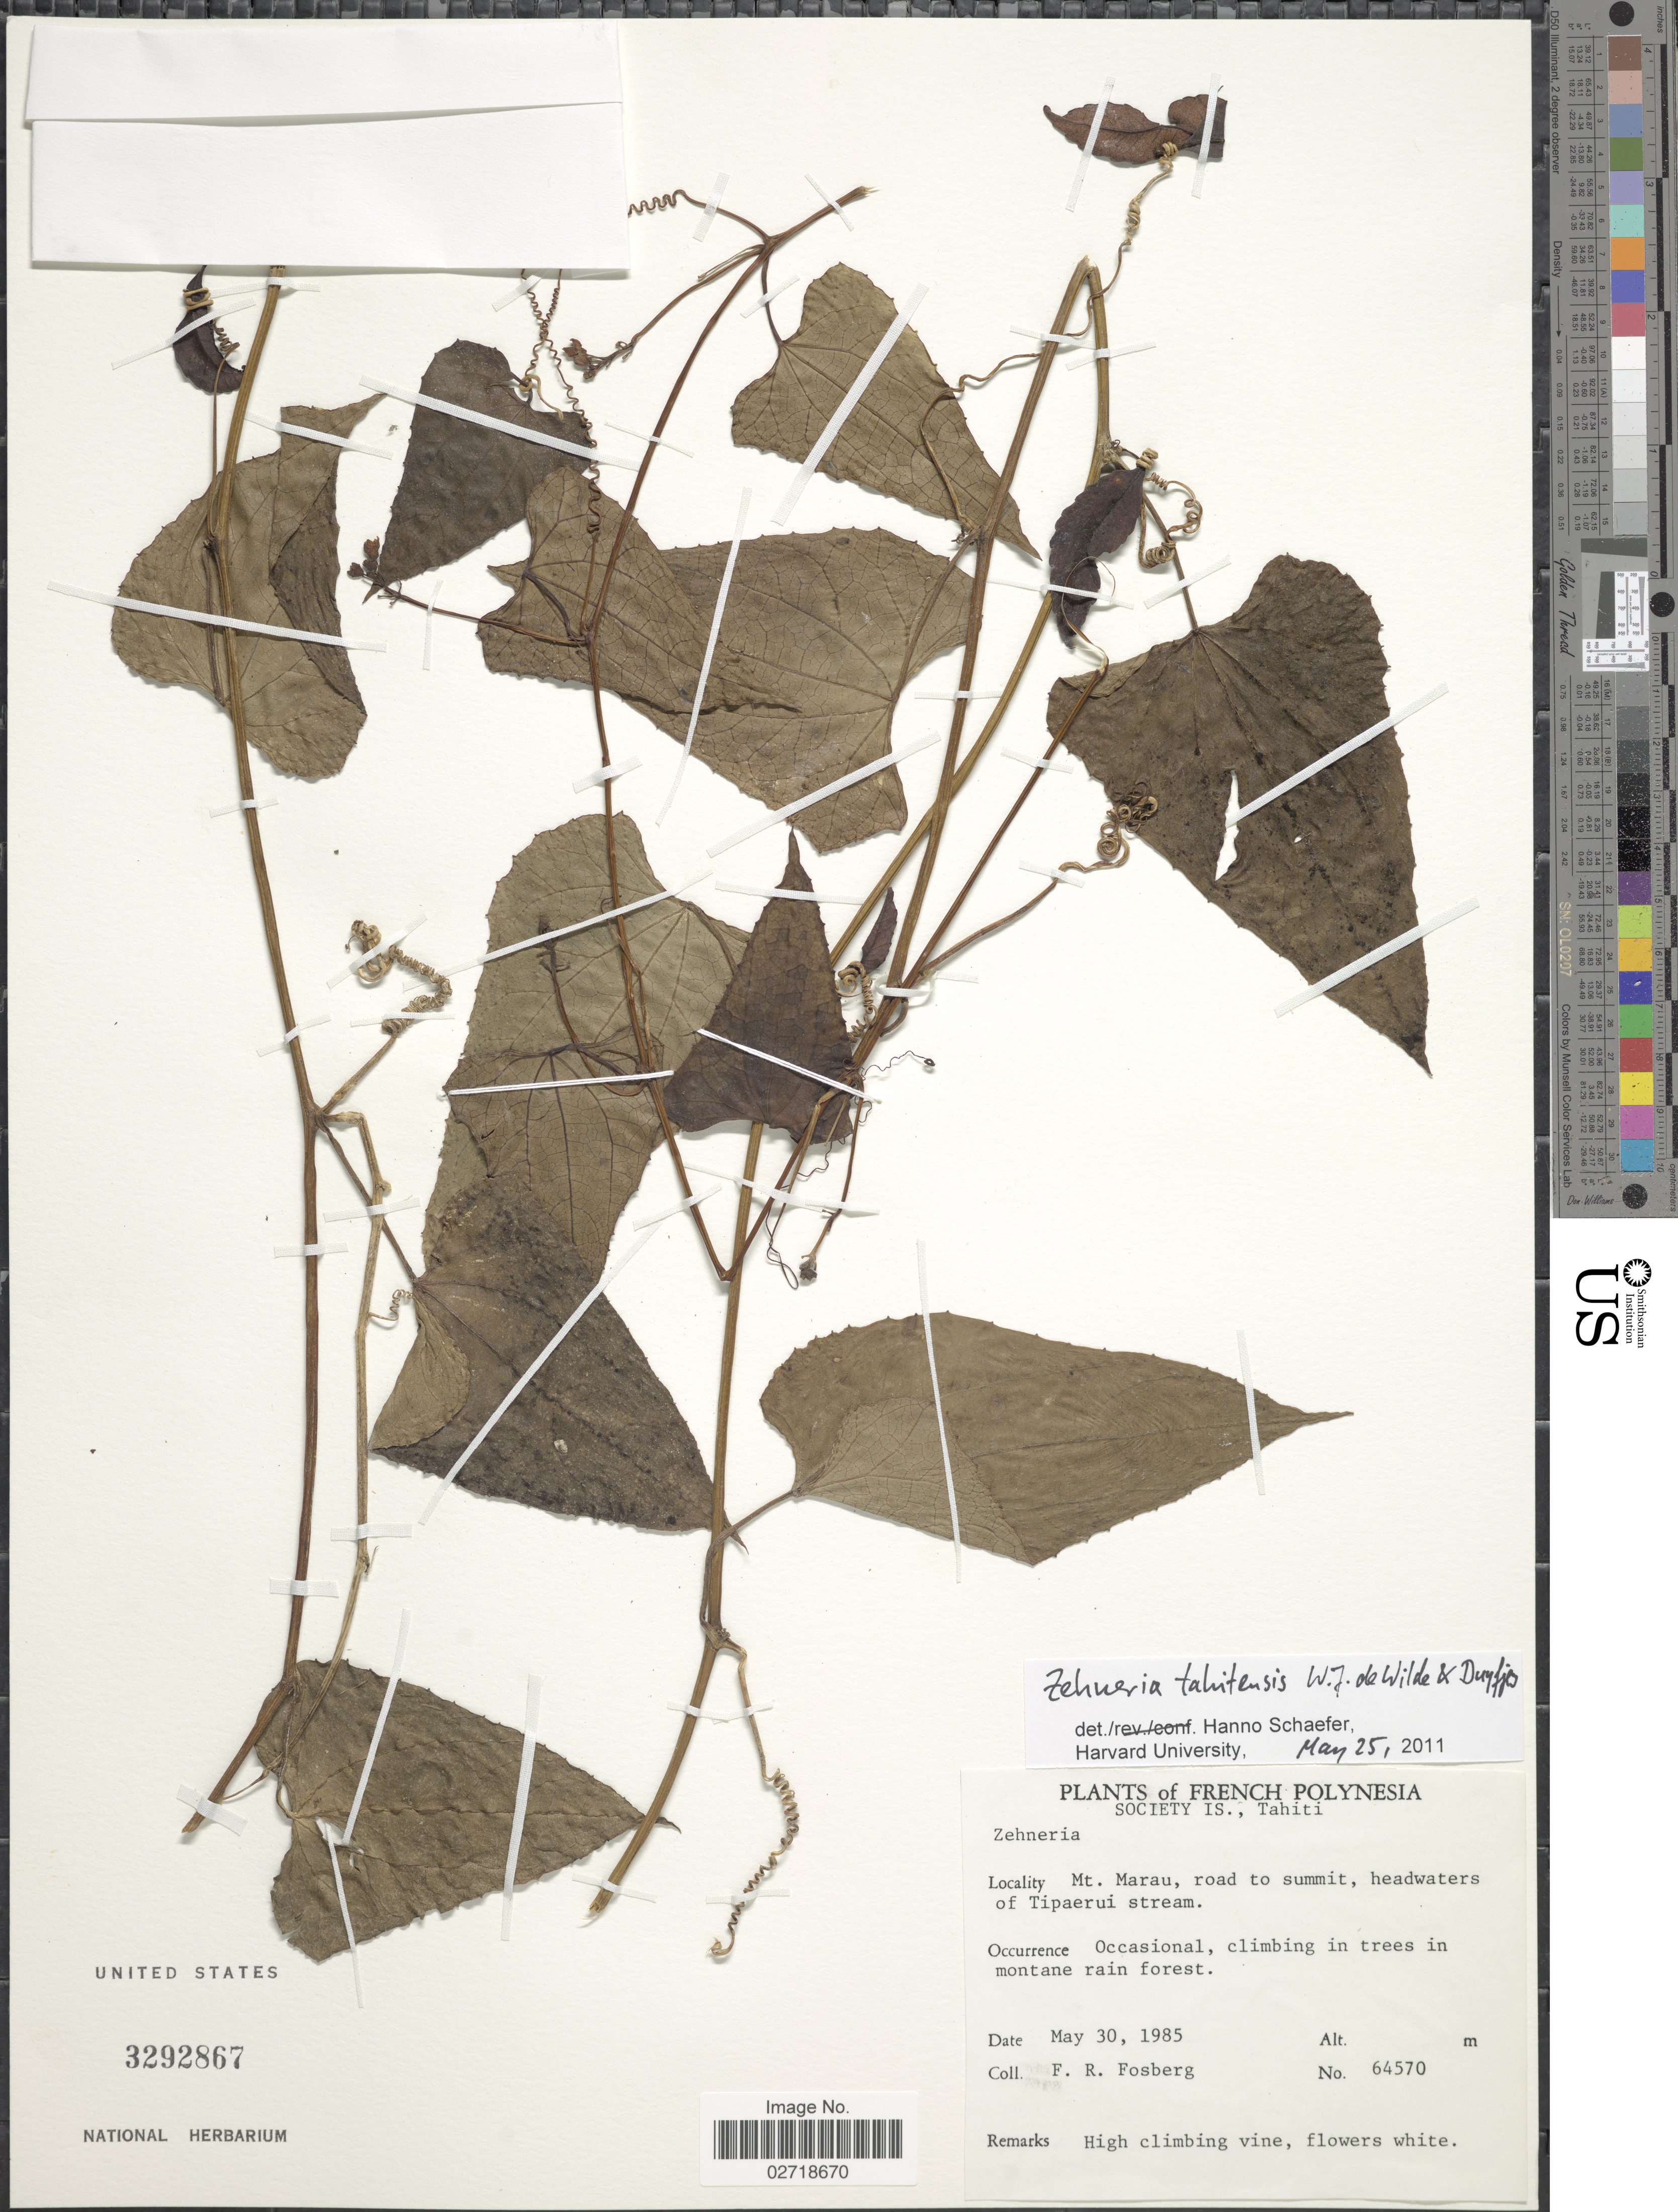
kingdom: Plantae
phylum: Tracheophyta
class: Magnoliopsida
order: Cucurbitales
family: Cucurbitaceae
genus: Zehneria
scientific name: Zehneria tahitensis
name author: W.J. de Wilde & Duyfjes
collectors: F. R. Fosberg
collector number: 64570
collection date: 1985-05-30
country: French Polynesia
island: Tahiti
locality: Society Is., Tahiti, Mt. Marau, road to summit, headwaters of Tipaerui stream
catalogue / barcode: US 3292867